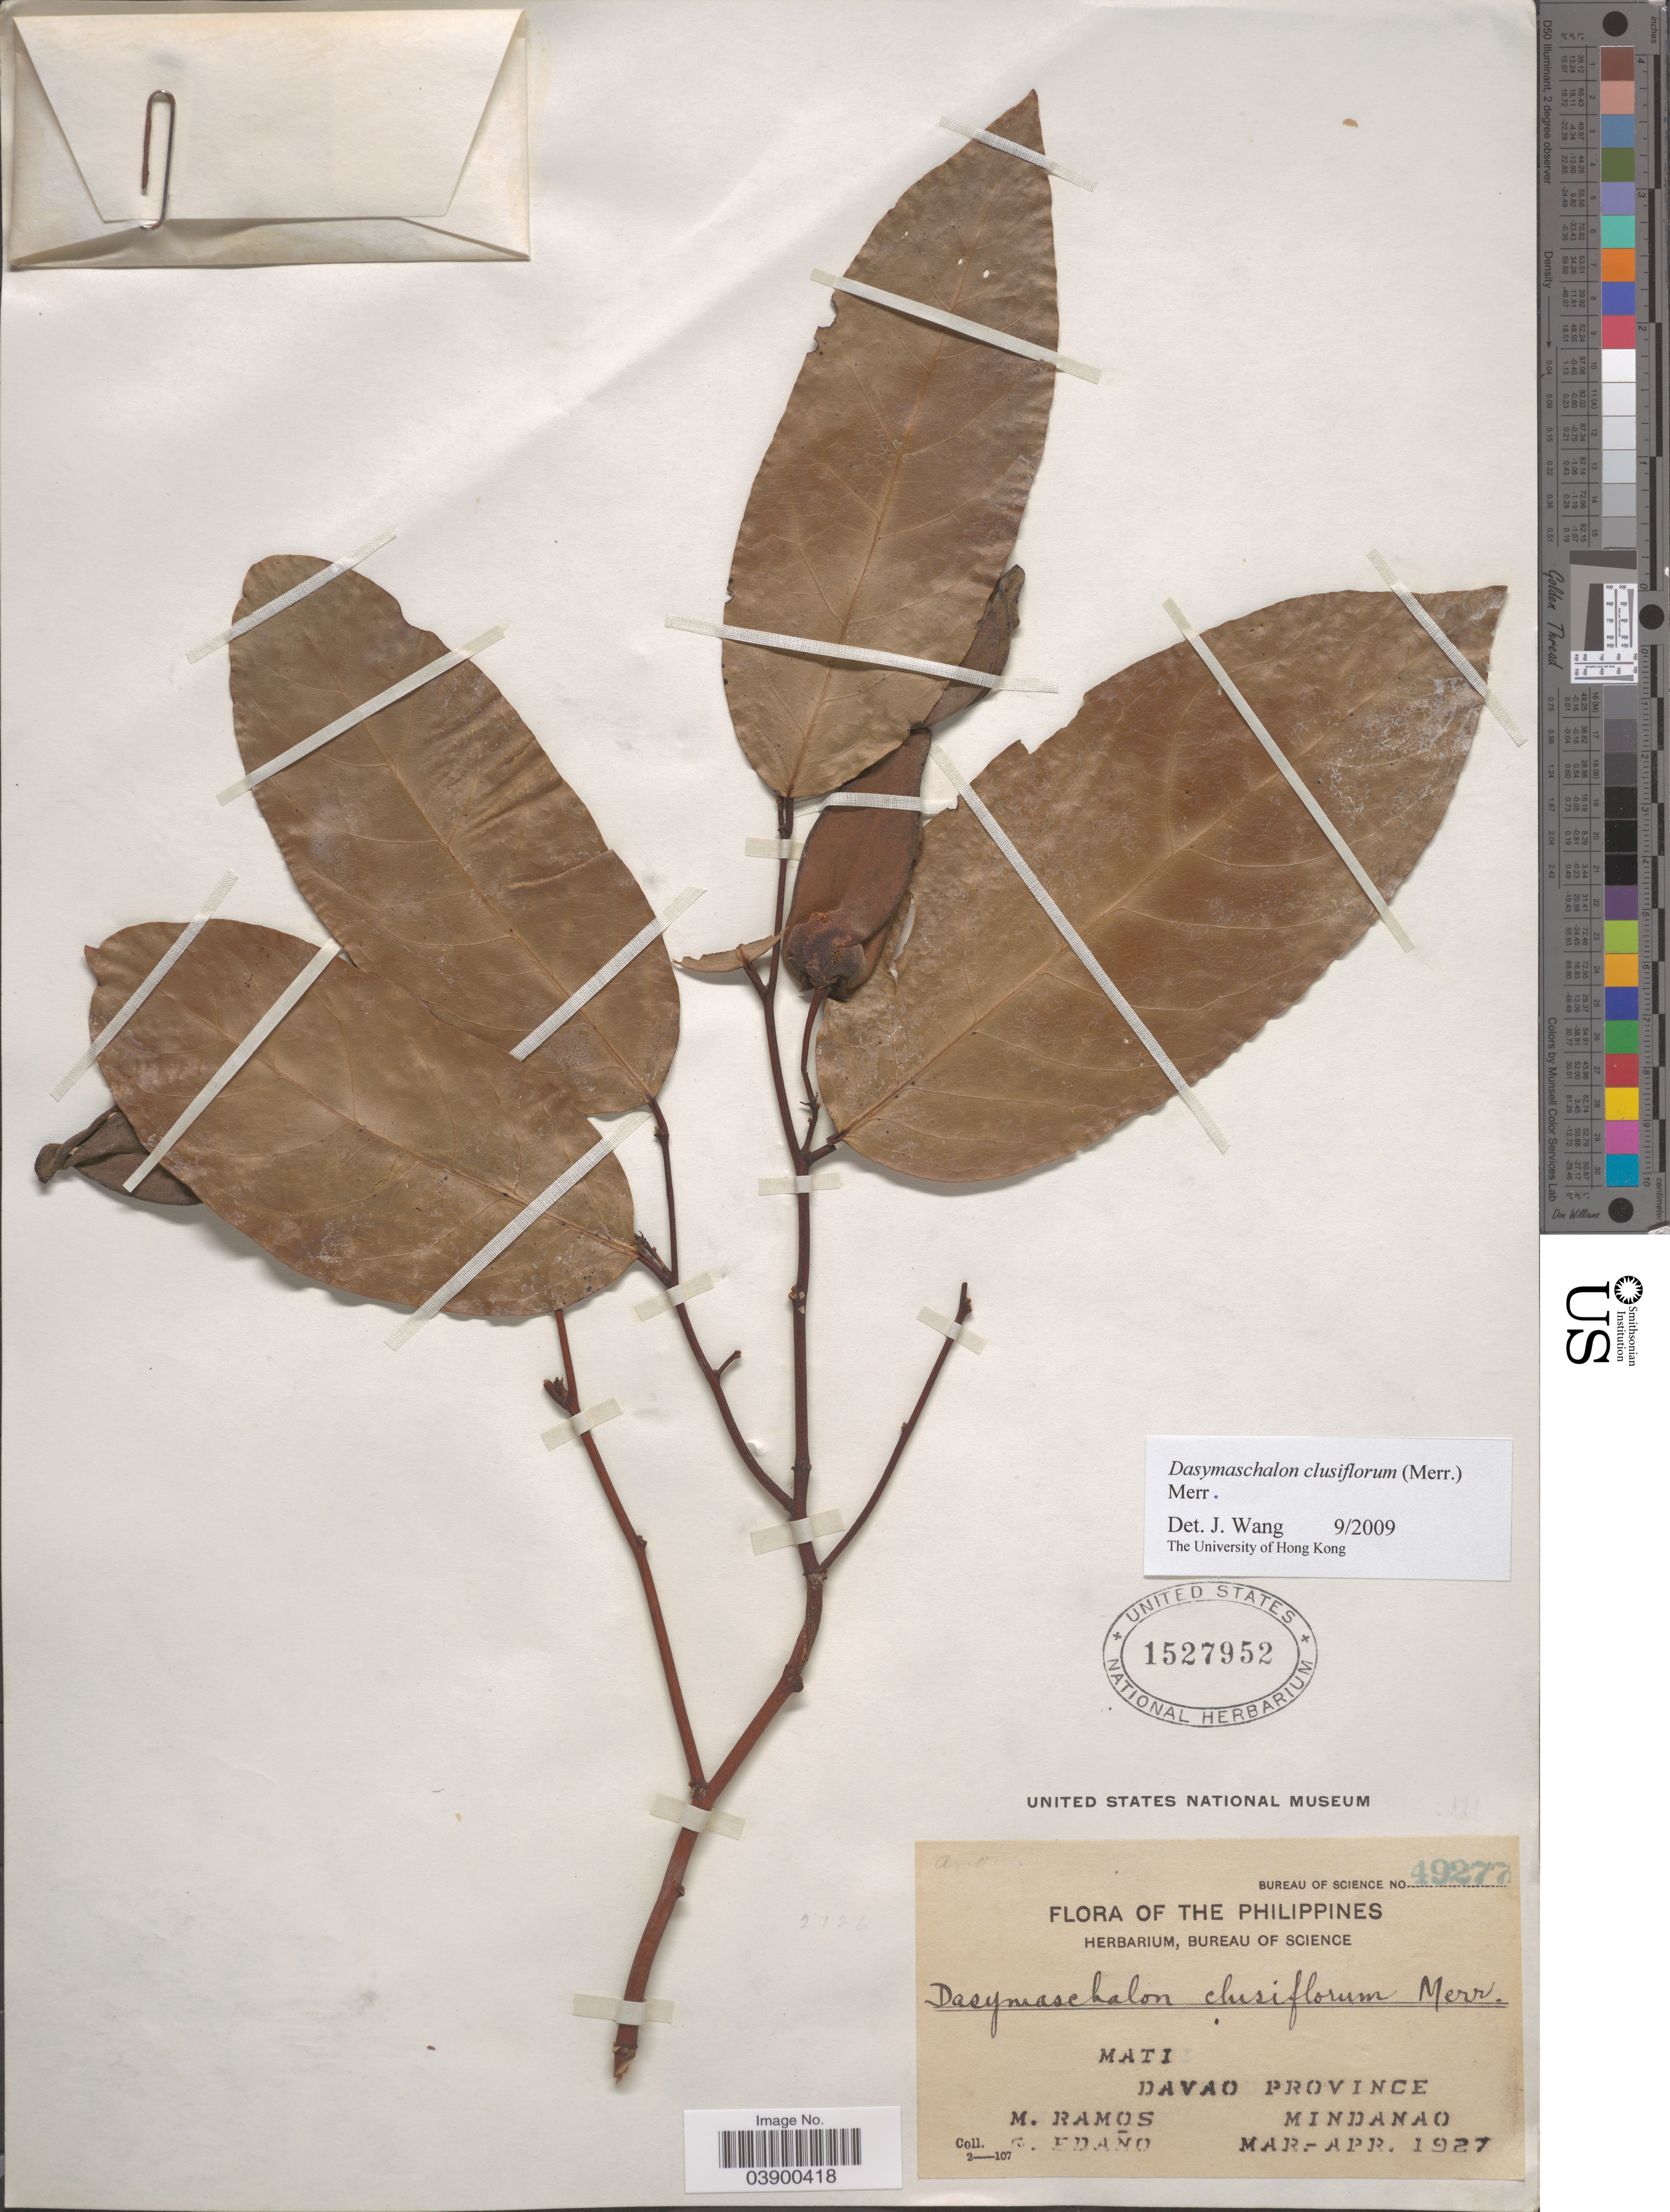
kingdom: Plantae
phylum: Tracheophyta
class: Magnoliopsida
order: Magnoliales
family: Annonaceae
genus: Dasymaschalon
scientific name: Dasymaschalon clusiflorum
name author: (Merr.) Merr.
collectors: M. Ramos & G. Edaño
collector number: Bureau of Science 49277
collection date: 1927-03/1927-04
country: Philippines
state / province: Davao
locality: Mati. Davao Province, Mindanao.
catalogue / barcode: US 1527952